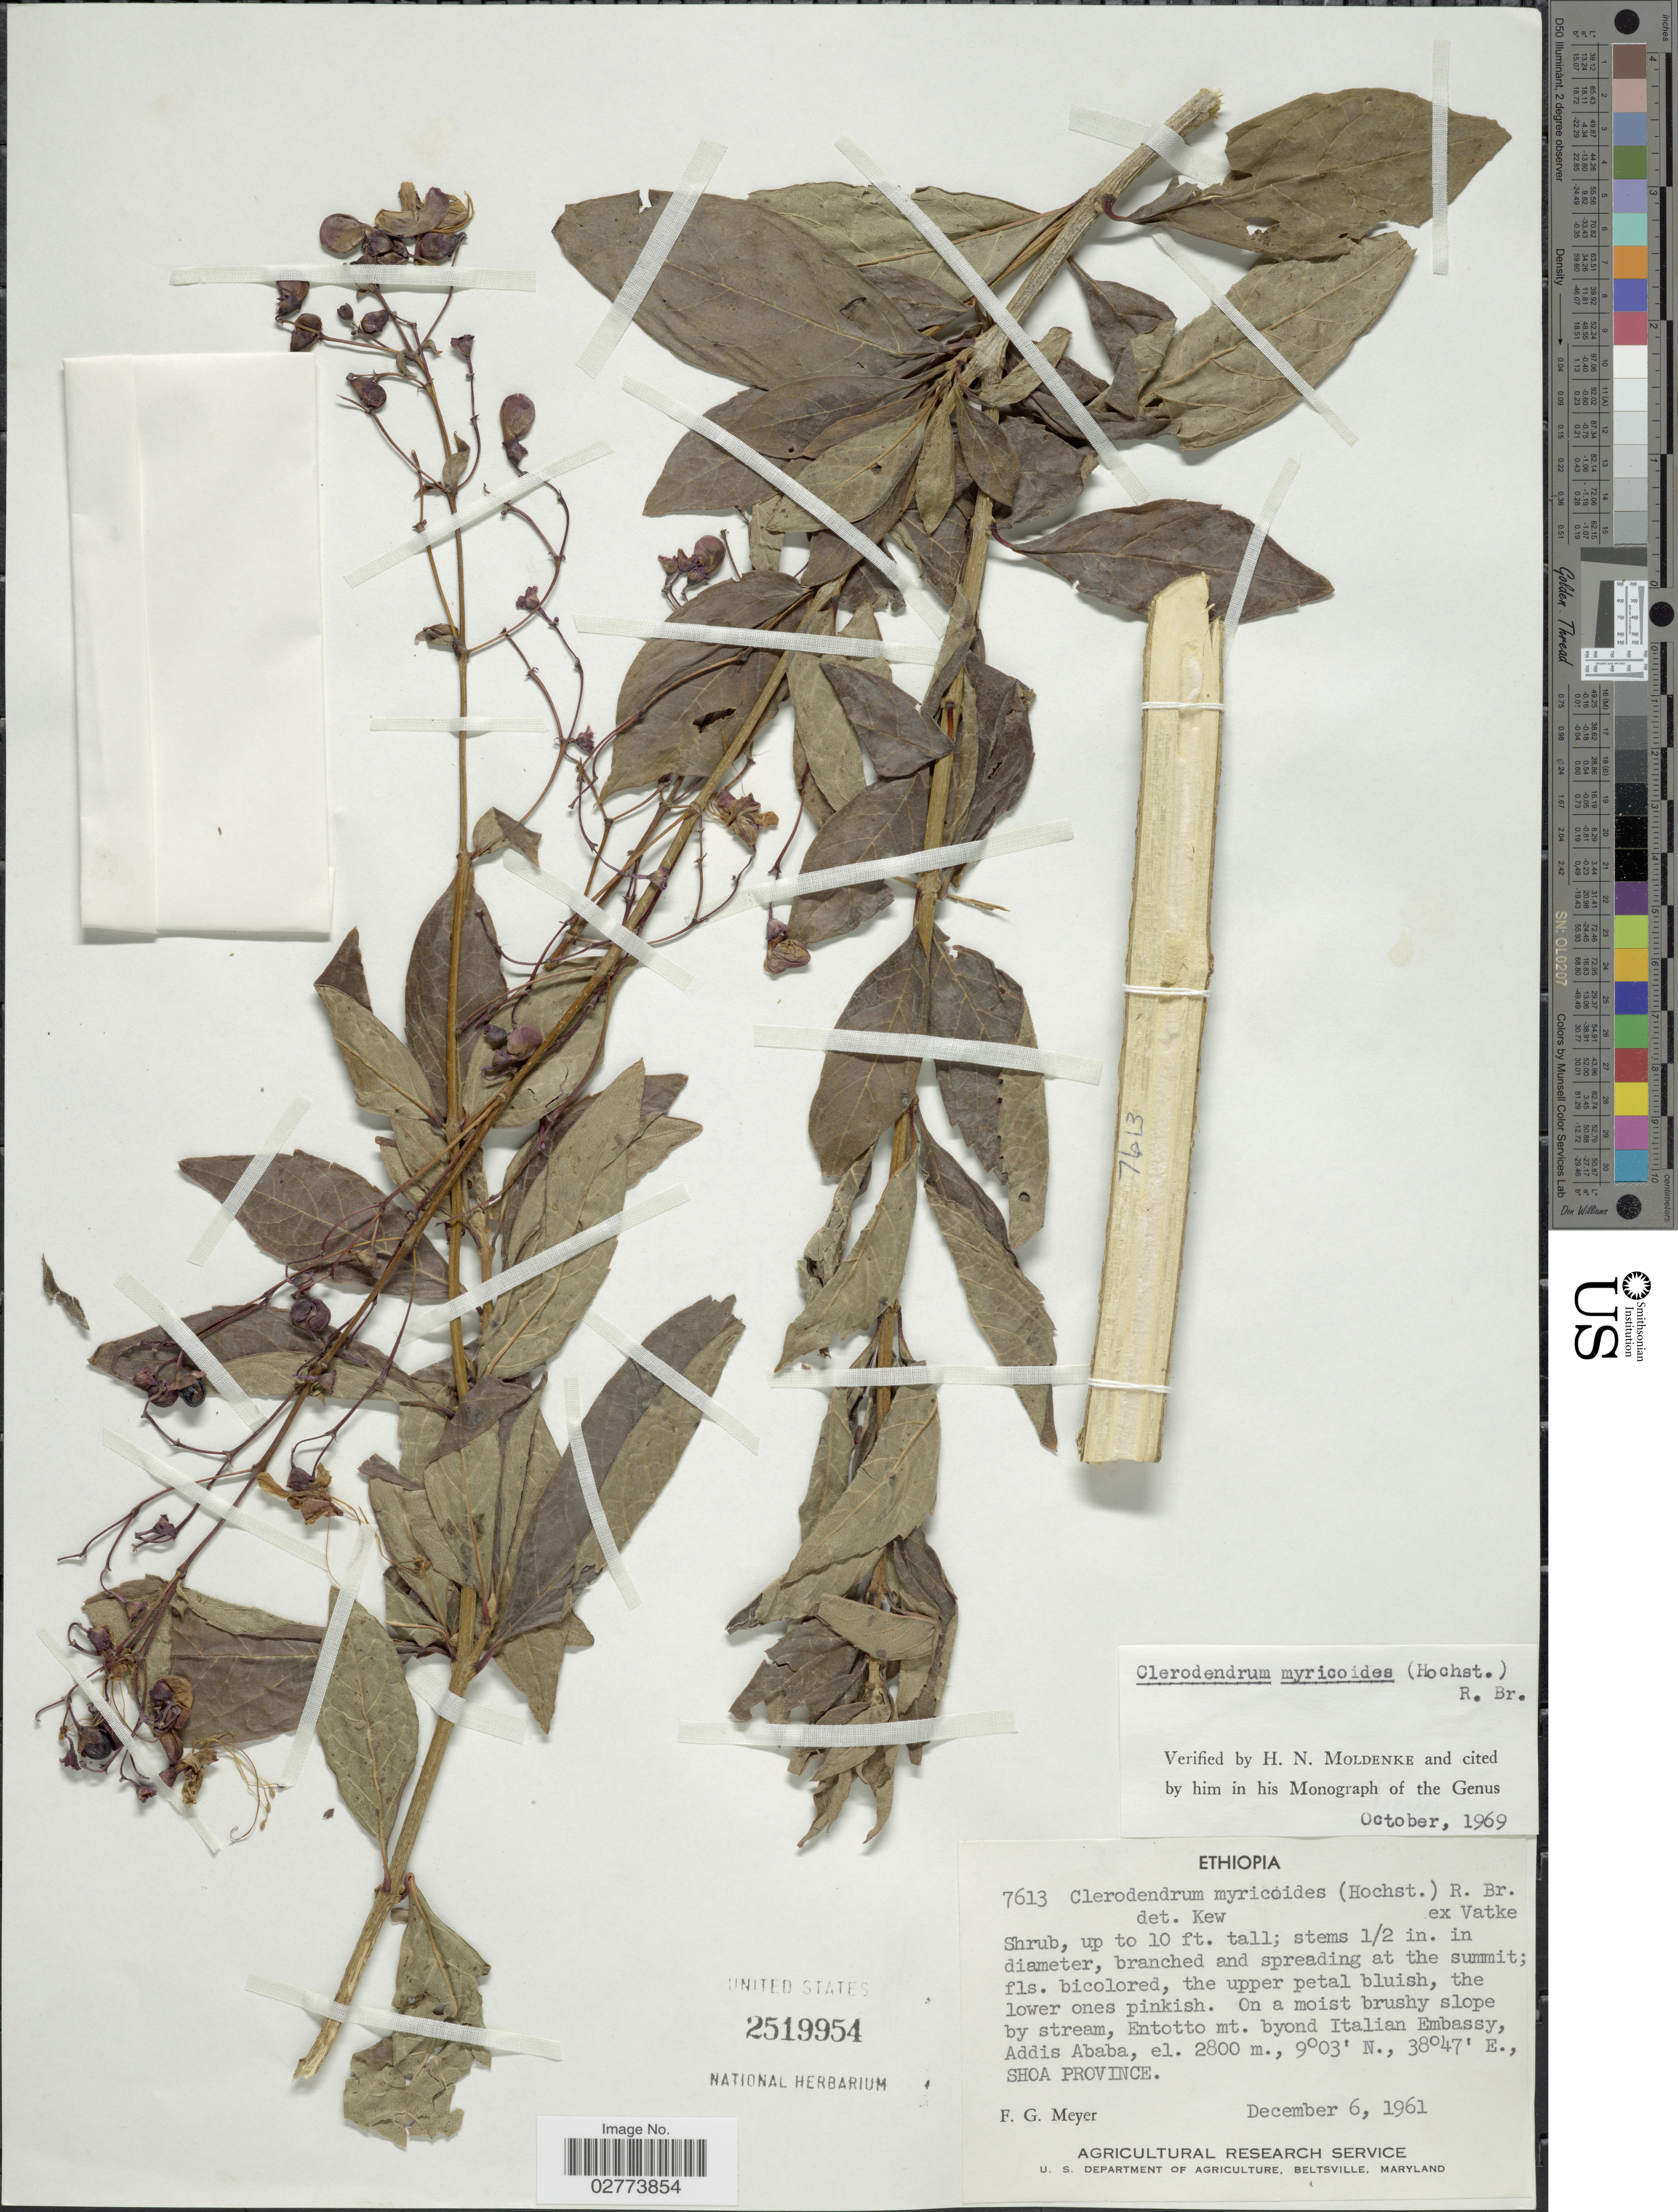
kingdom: Plantae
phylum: Tracheophyta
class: Magnoliopsida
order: Lamiales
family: Lamiaceae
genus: Clerodendrum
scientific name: Clerodendrum myricoides var. myricoides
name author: (Hochst.) R. Br. ex Vatke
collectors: F. G. Meyer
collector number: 7613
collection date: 1961-12-06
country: Ethiopia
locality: On a moist brushy slope by stream, Entotto mt. beyond Italian Embassy, Addis Ababa, Shoa Province.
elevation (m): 2800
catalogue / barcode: US 2519954